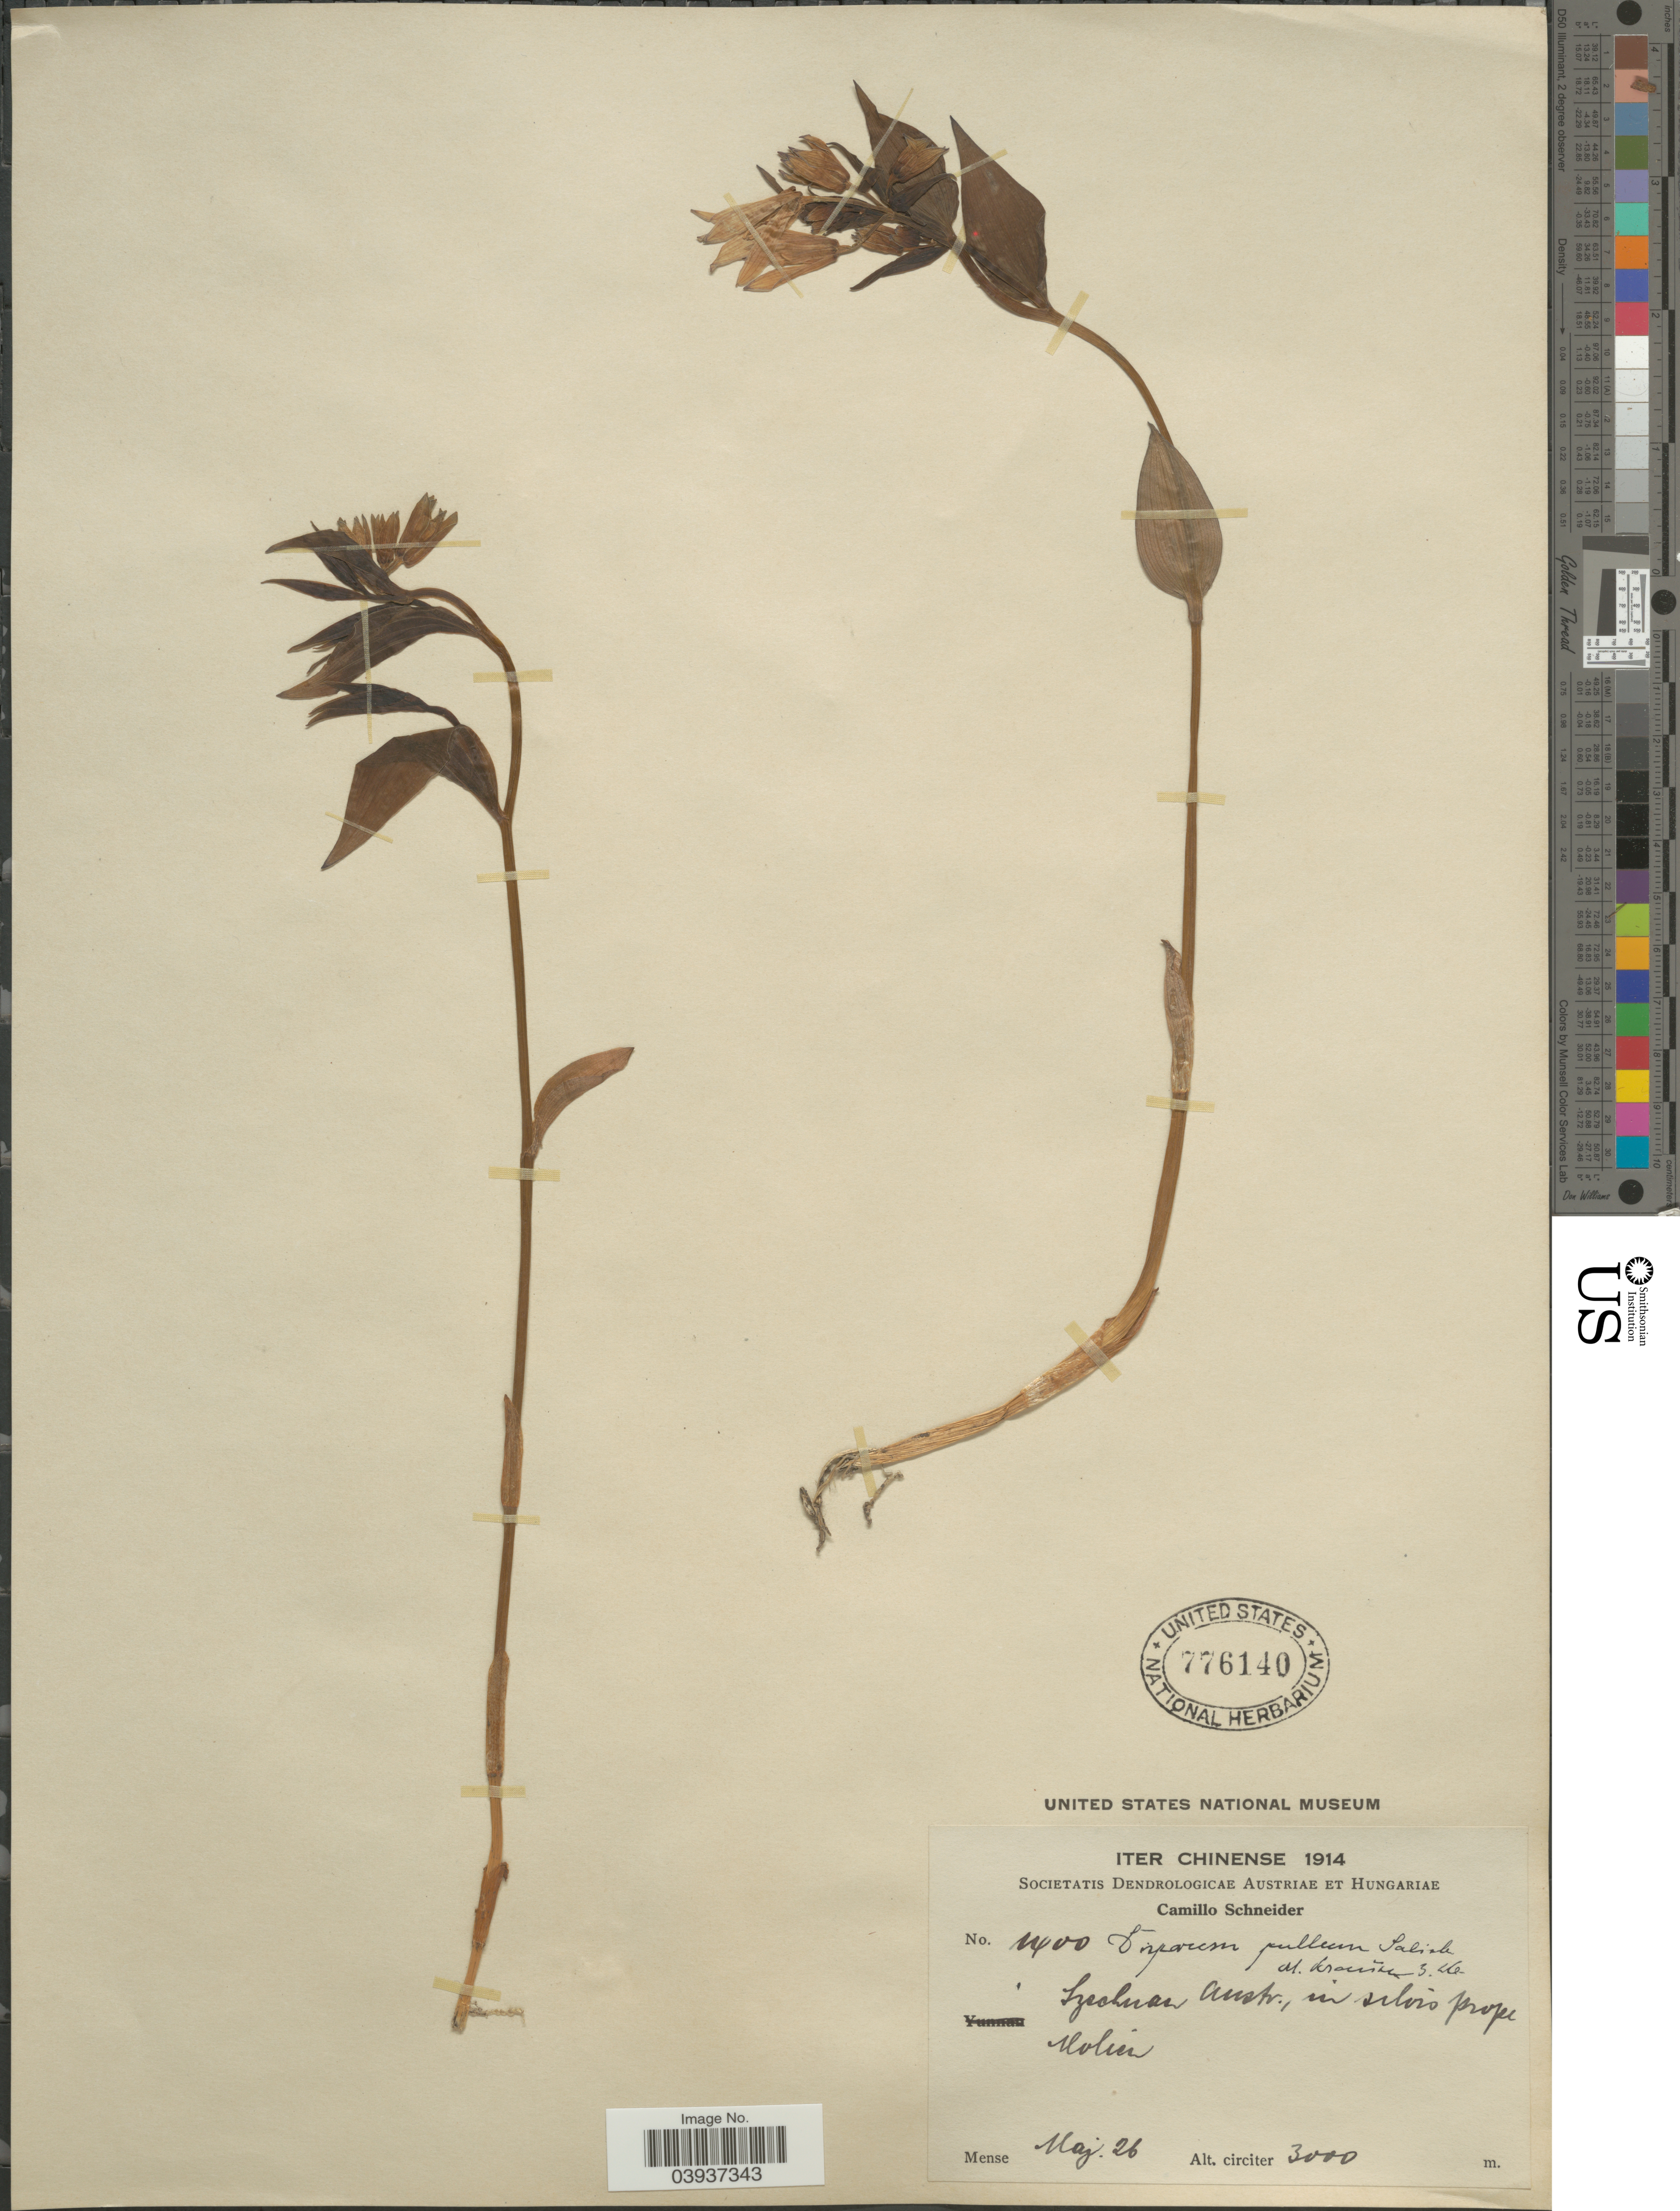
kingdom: Plantae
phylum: Tracheophyta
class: Liliopsida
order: Liliales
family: Colchicaceae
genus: Disporum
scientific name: Disporum pullum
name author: Salisb.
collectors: C. K. Schneider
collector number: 1400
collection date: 1914-05-26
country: China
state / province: Sichuan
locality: Szechuan austr., in silvis prope Molier [interpreted].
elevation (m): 3000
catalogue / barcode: US 776140